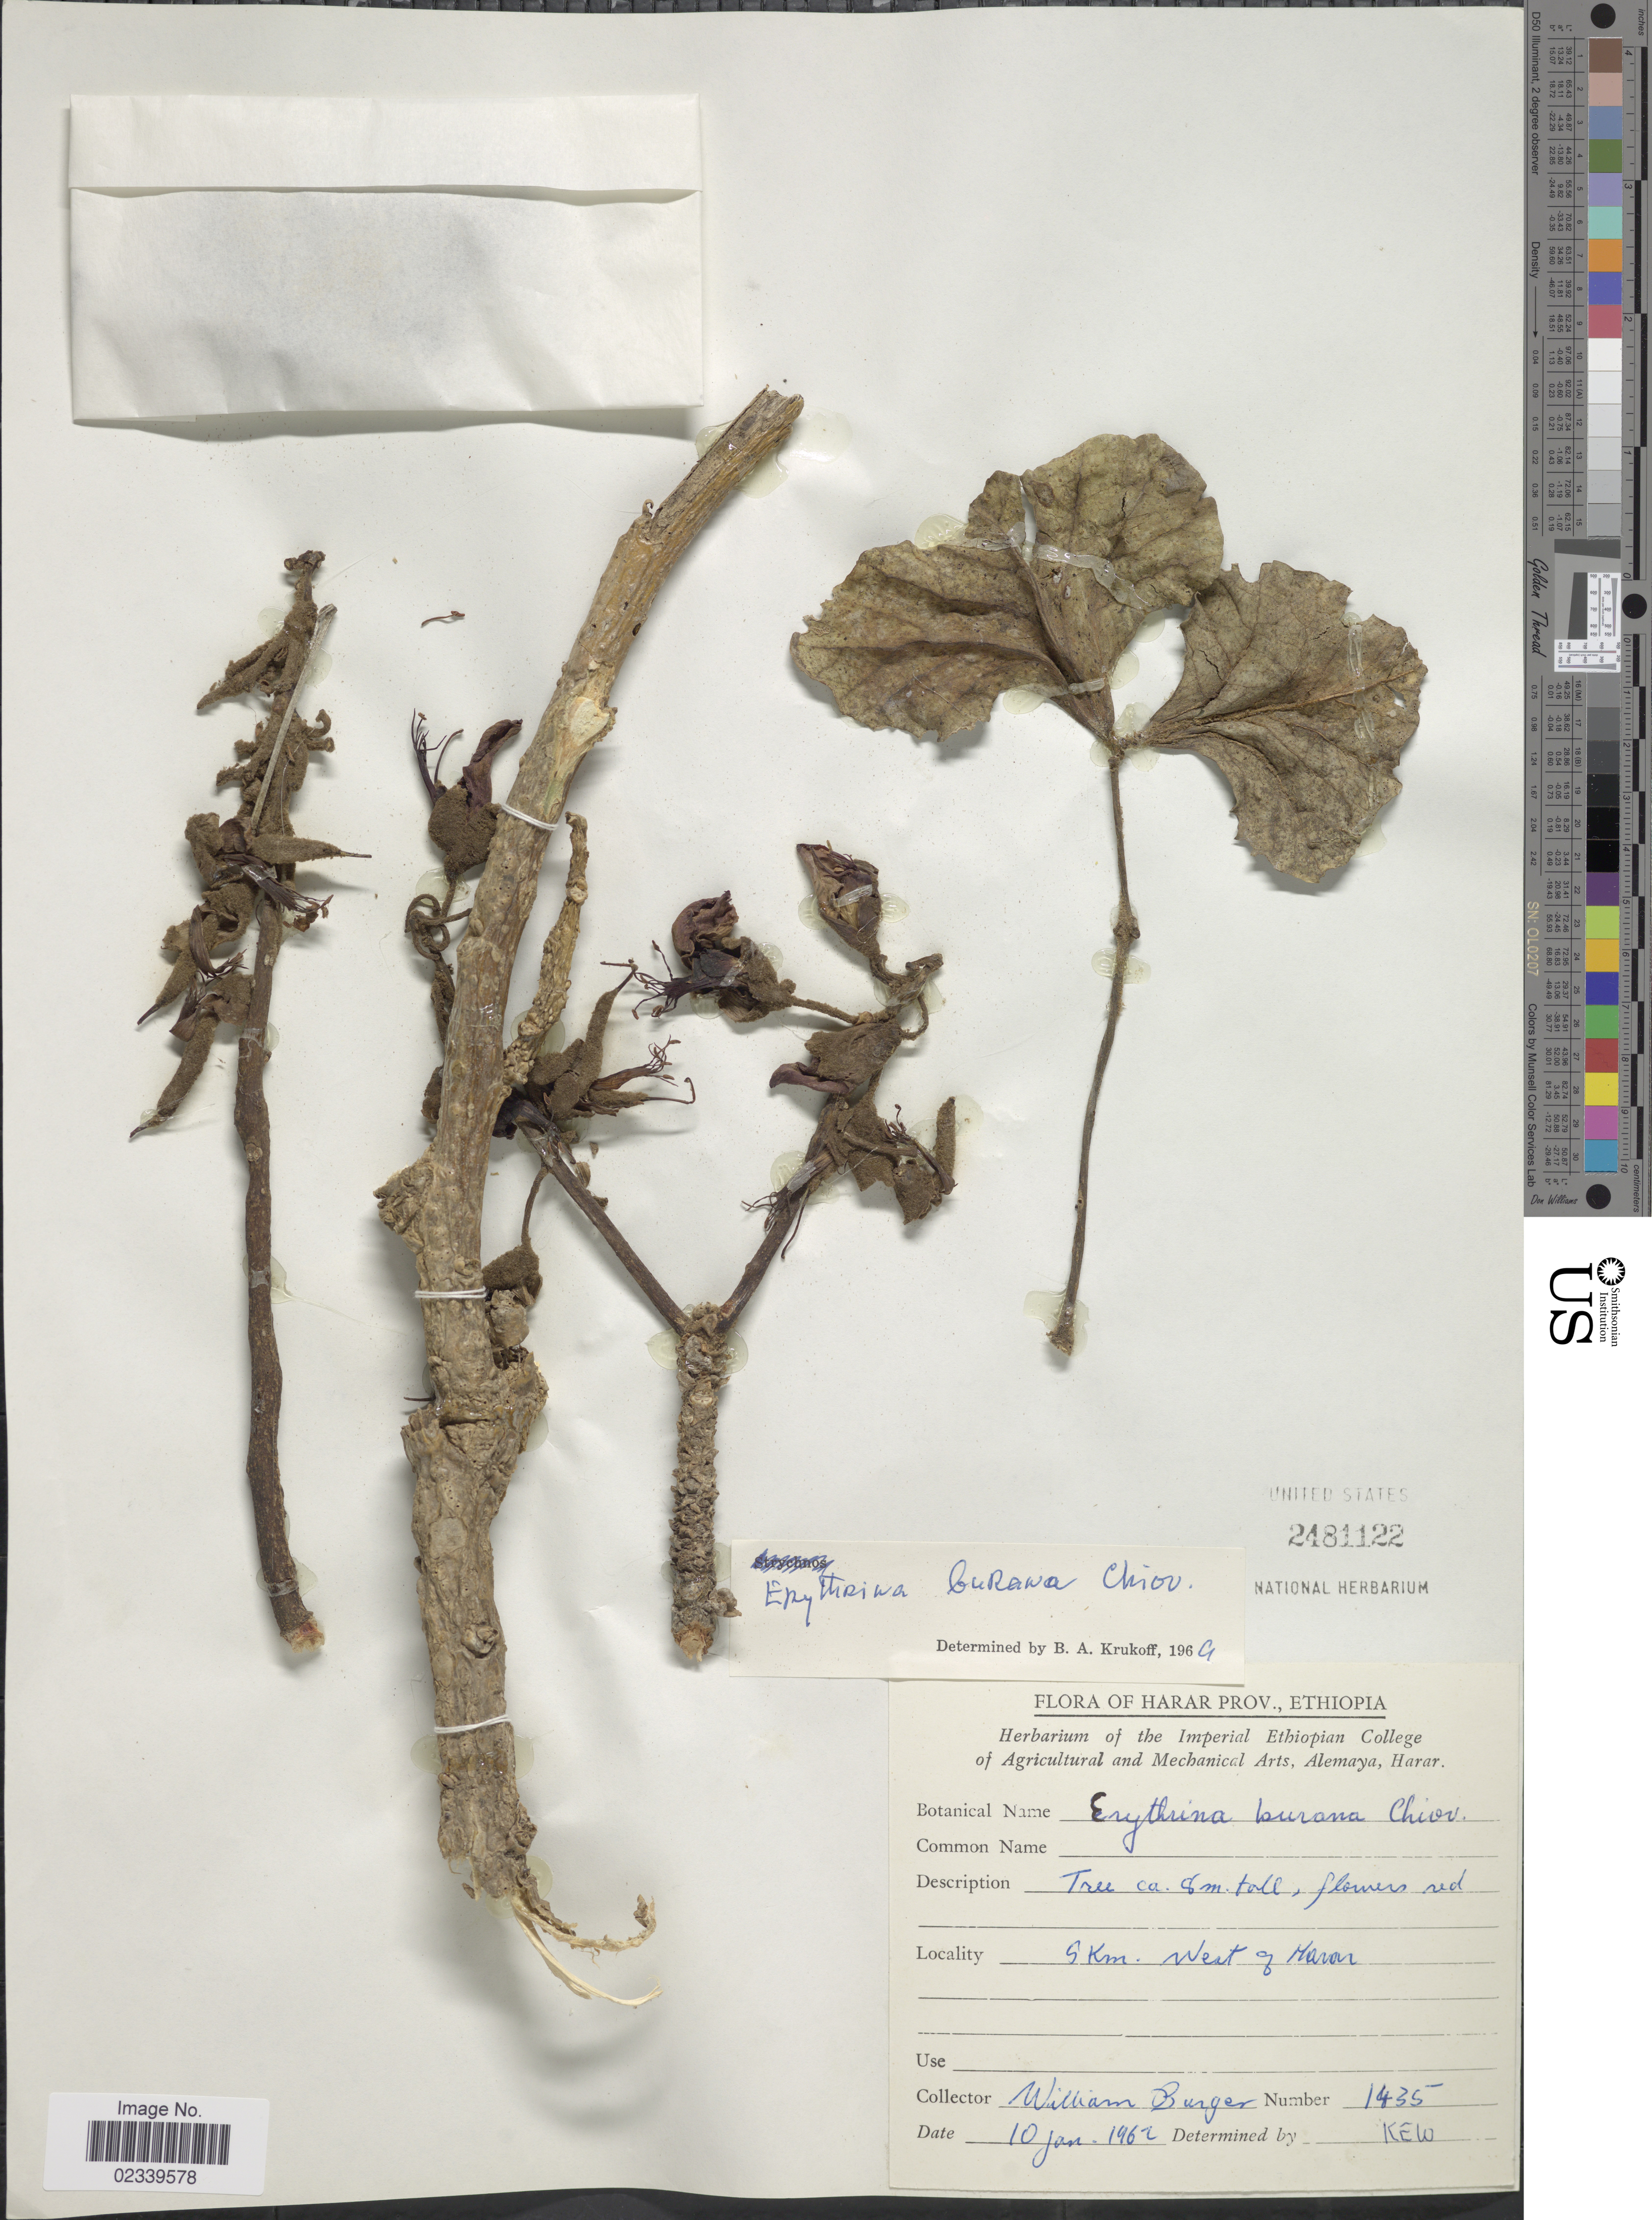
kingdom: Plantae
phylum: Tracheophyta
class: Magnoliopsida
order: Fabales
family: Fabaceae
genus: Erythrina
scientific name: Erythrina burana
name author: Chiov.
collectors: W. Burger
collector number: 1435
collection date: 1962-01-10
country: Ethiopia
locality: Harar Prov., Ethiopia, 5 km. west of Harar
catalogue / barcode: US 2481122